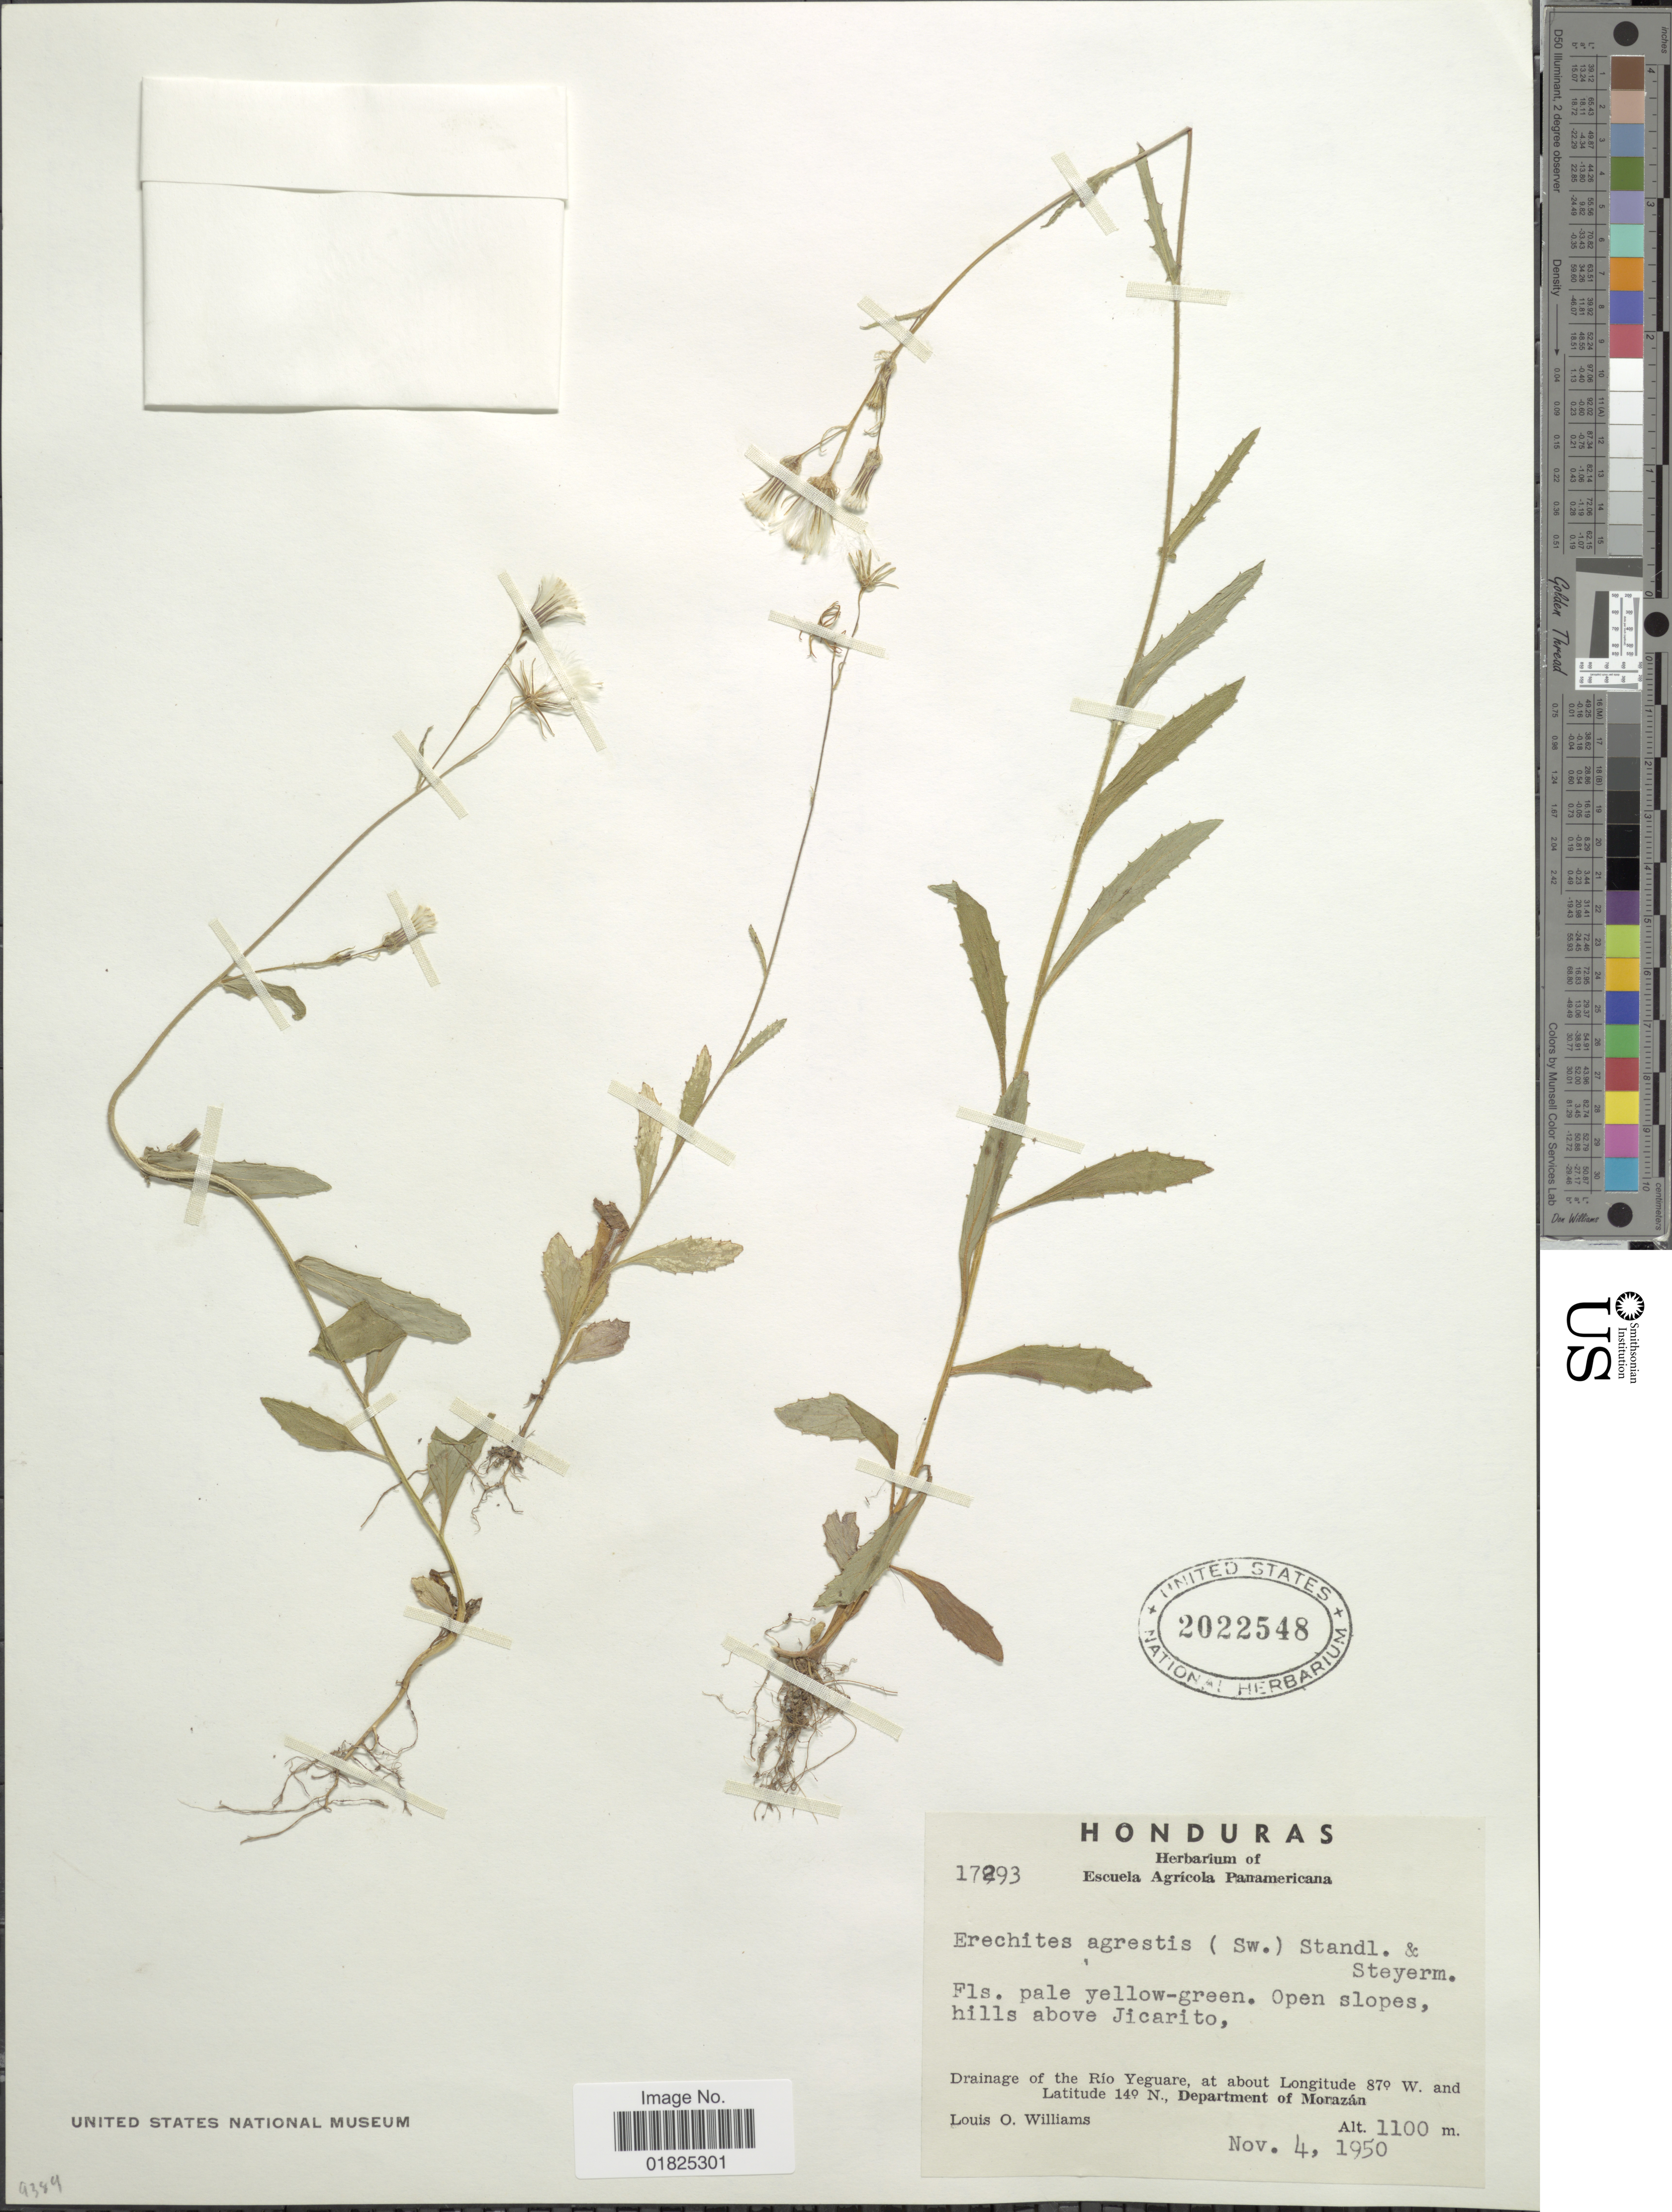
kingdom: Plantae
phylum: Tracheophyta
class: Magnoliopsida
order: Asterales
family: Asteraceae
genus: Erechtites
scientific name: Erechtites hieraciifolius var. cacaliodes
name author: (Fisch. ex Spreng.) Less. ex Griseb.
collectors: L. O. Williams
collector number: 17293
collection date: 1950-11-04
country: Honduras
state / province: Fco. Morazán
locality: Drainage of the Rio Yeguare, Open slopes hills above Jicarito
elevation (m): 1100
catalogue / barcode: US 2022548